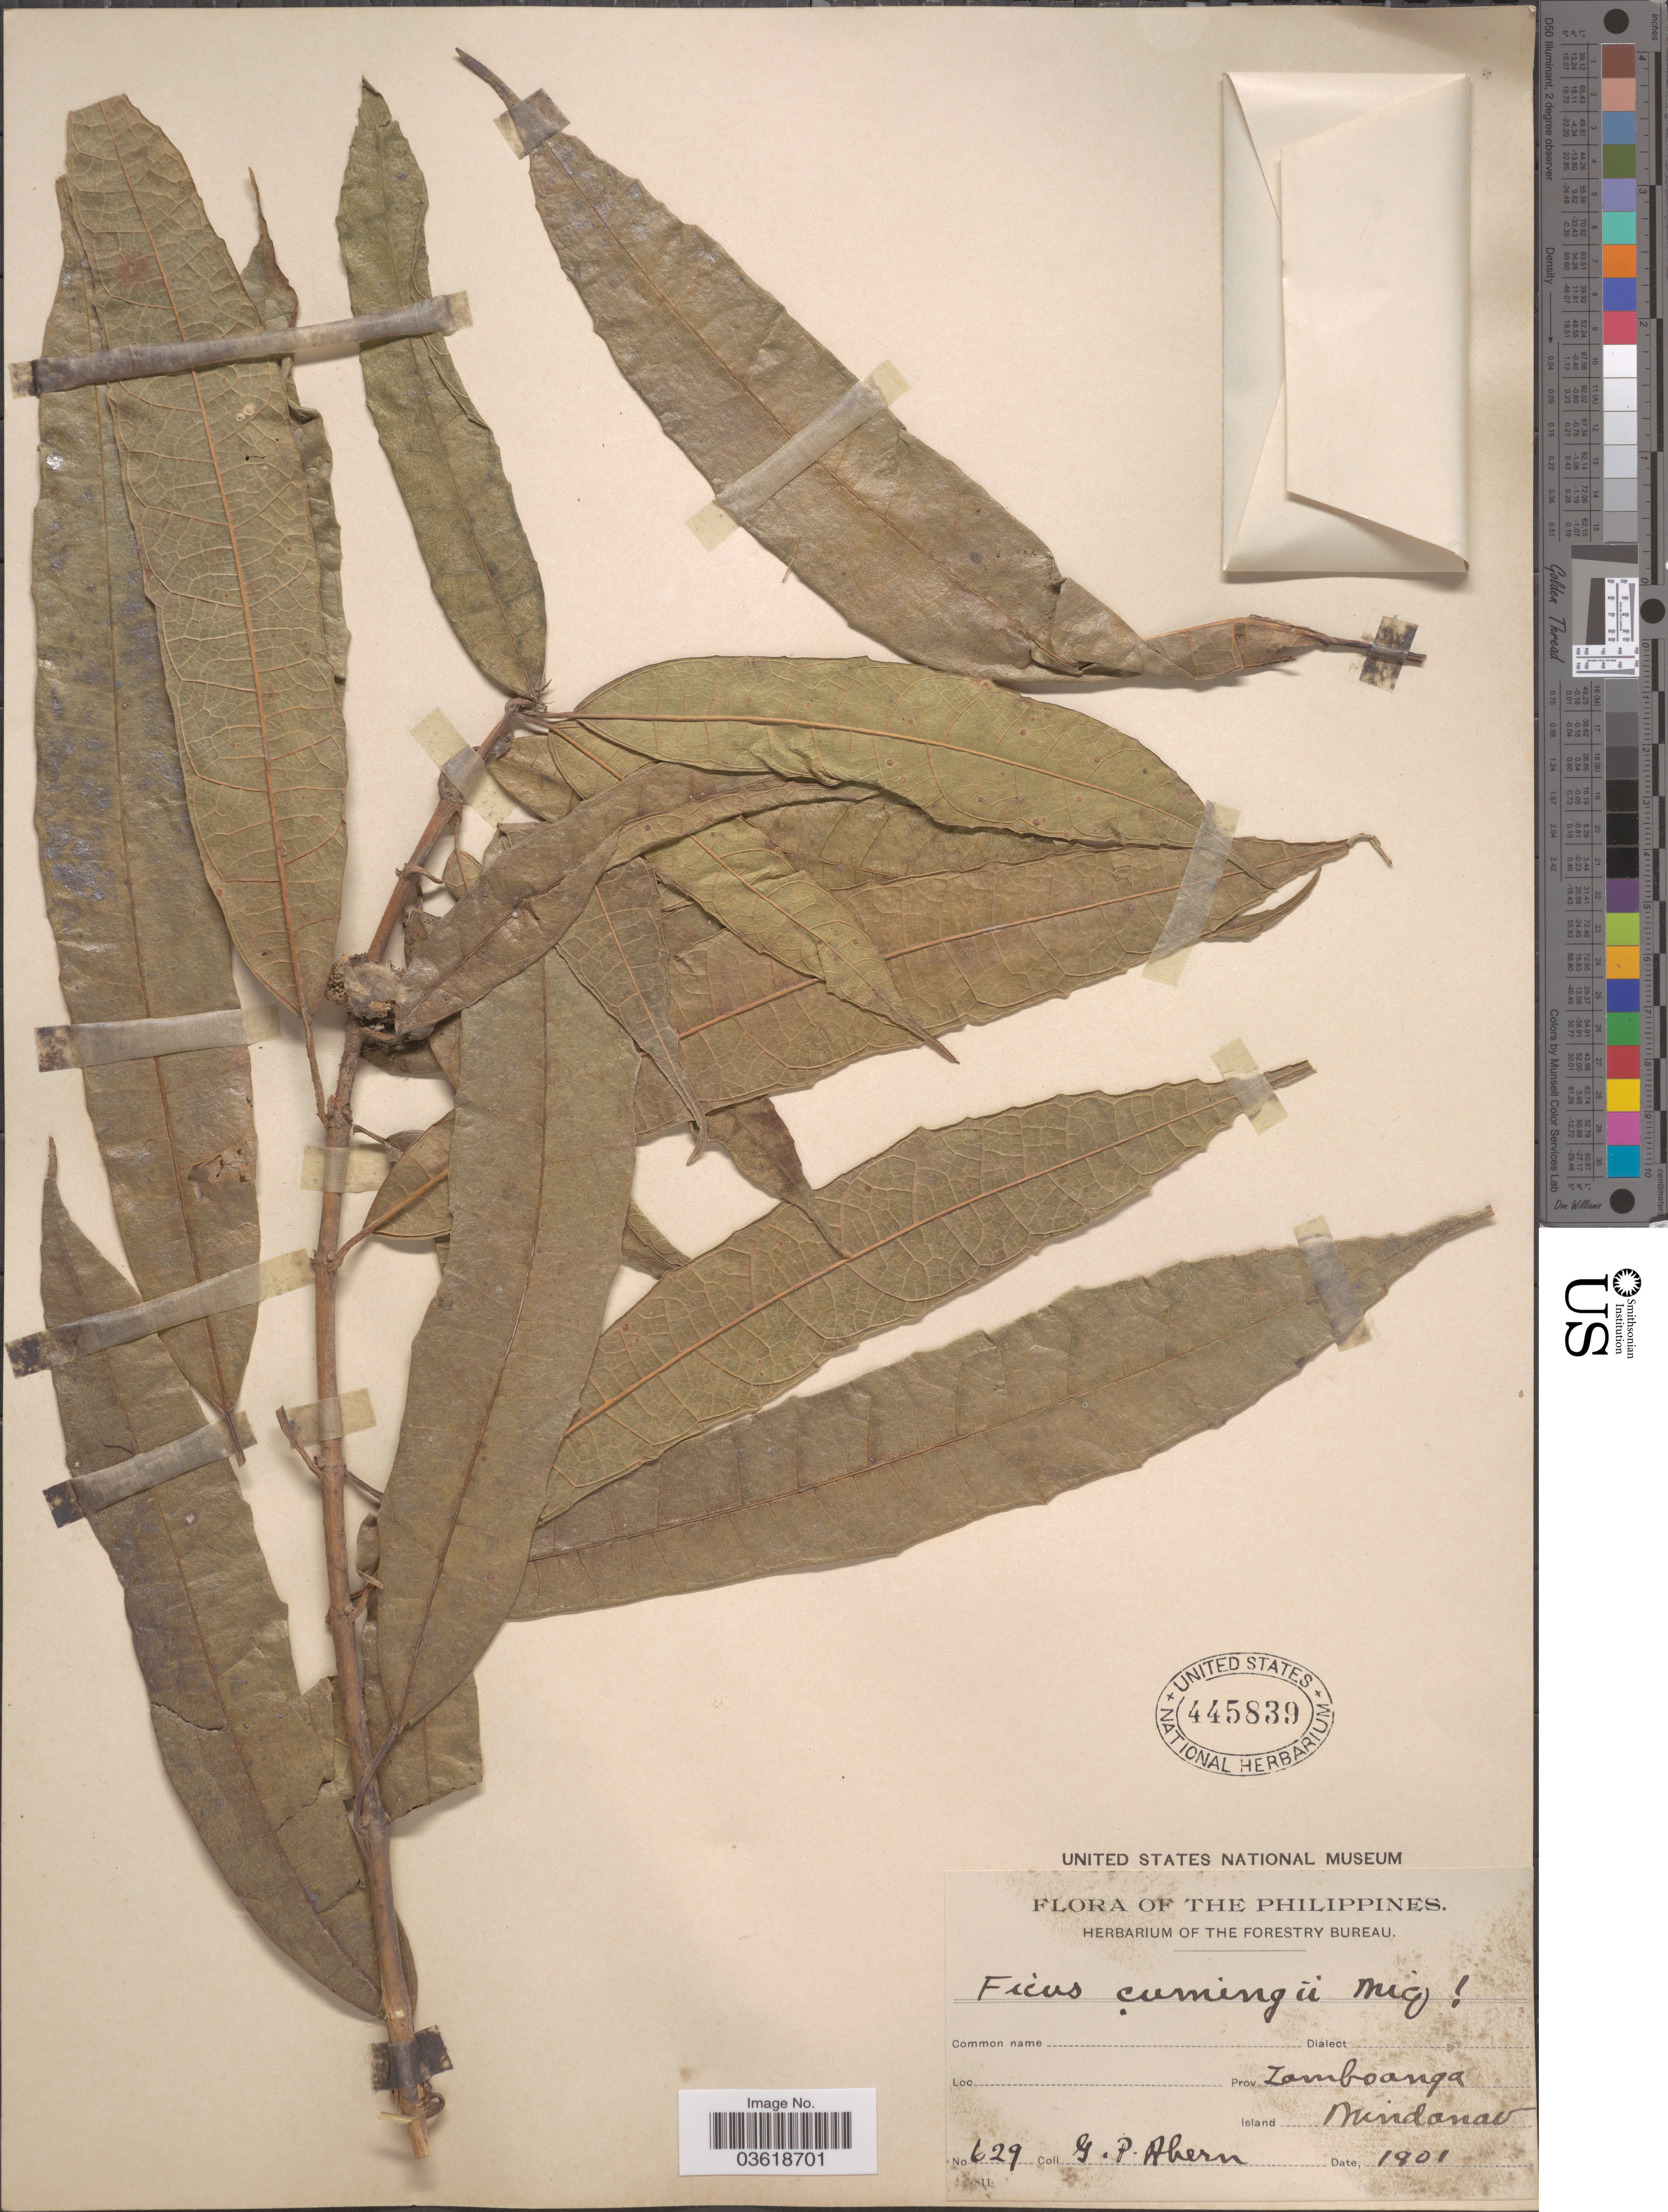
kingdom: Plantae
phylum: Tracheophyta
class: Magnoliopsida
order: Rosales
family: Moraceae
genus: Ficus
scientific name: Ficus cumingii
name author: Miq.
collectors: G. Ahern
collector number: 629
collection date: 1901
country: Philippines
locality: Prov. Zamboanga. Island Mindanao.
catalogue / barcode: US 445839